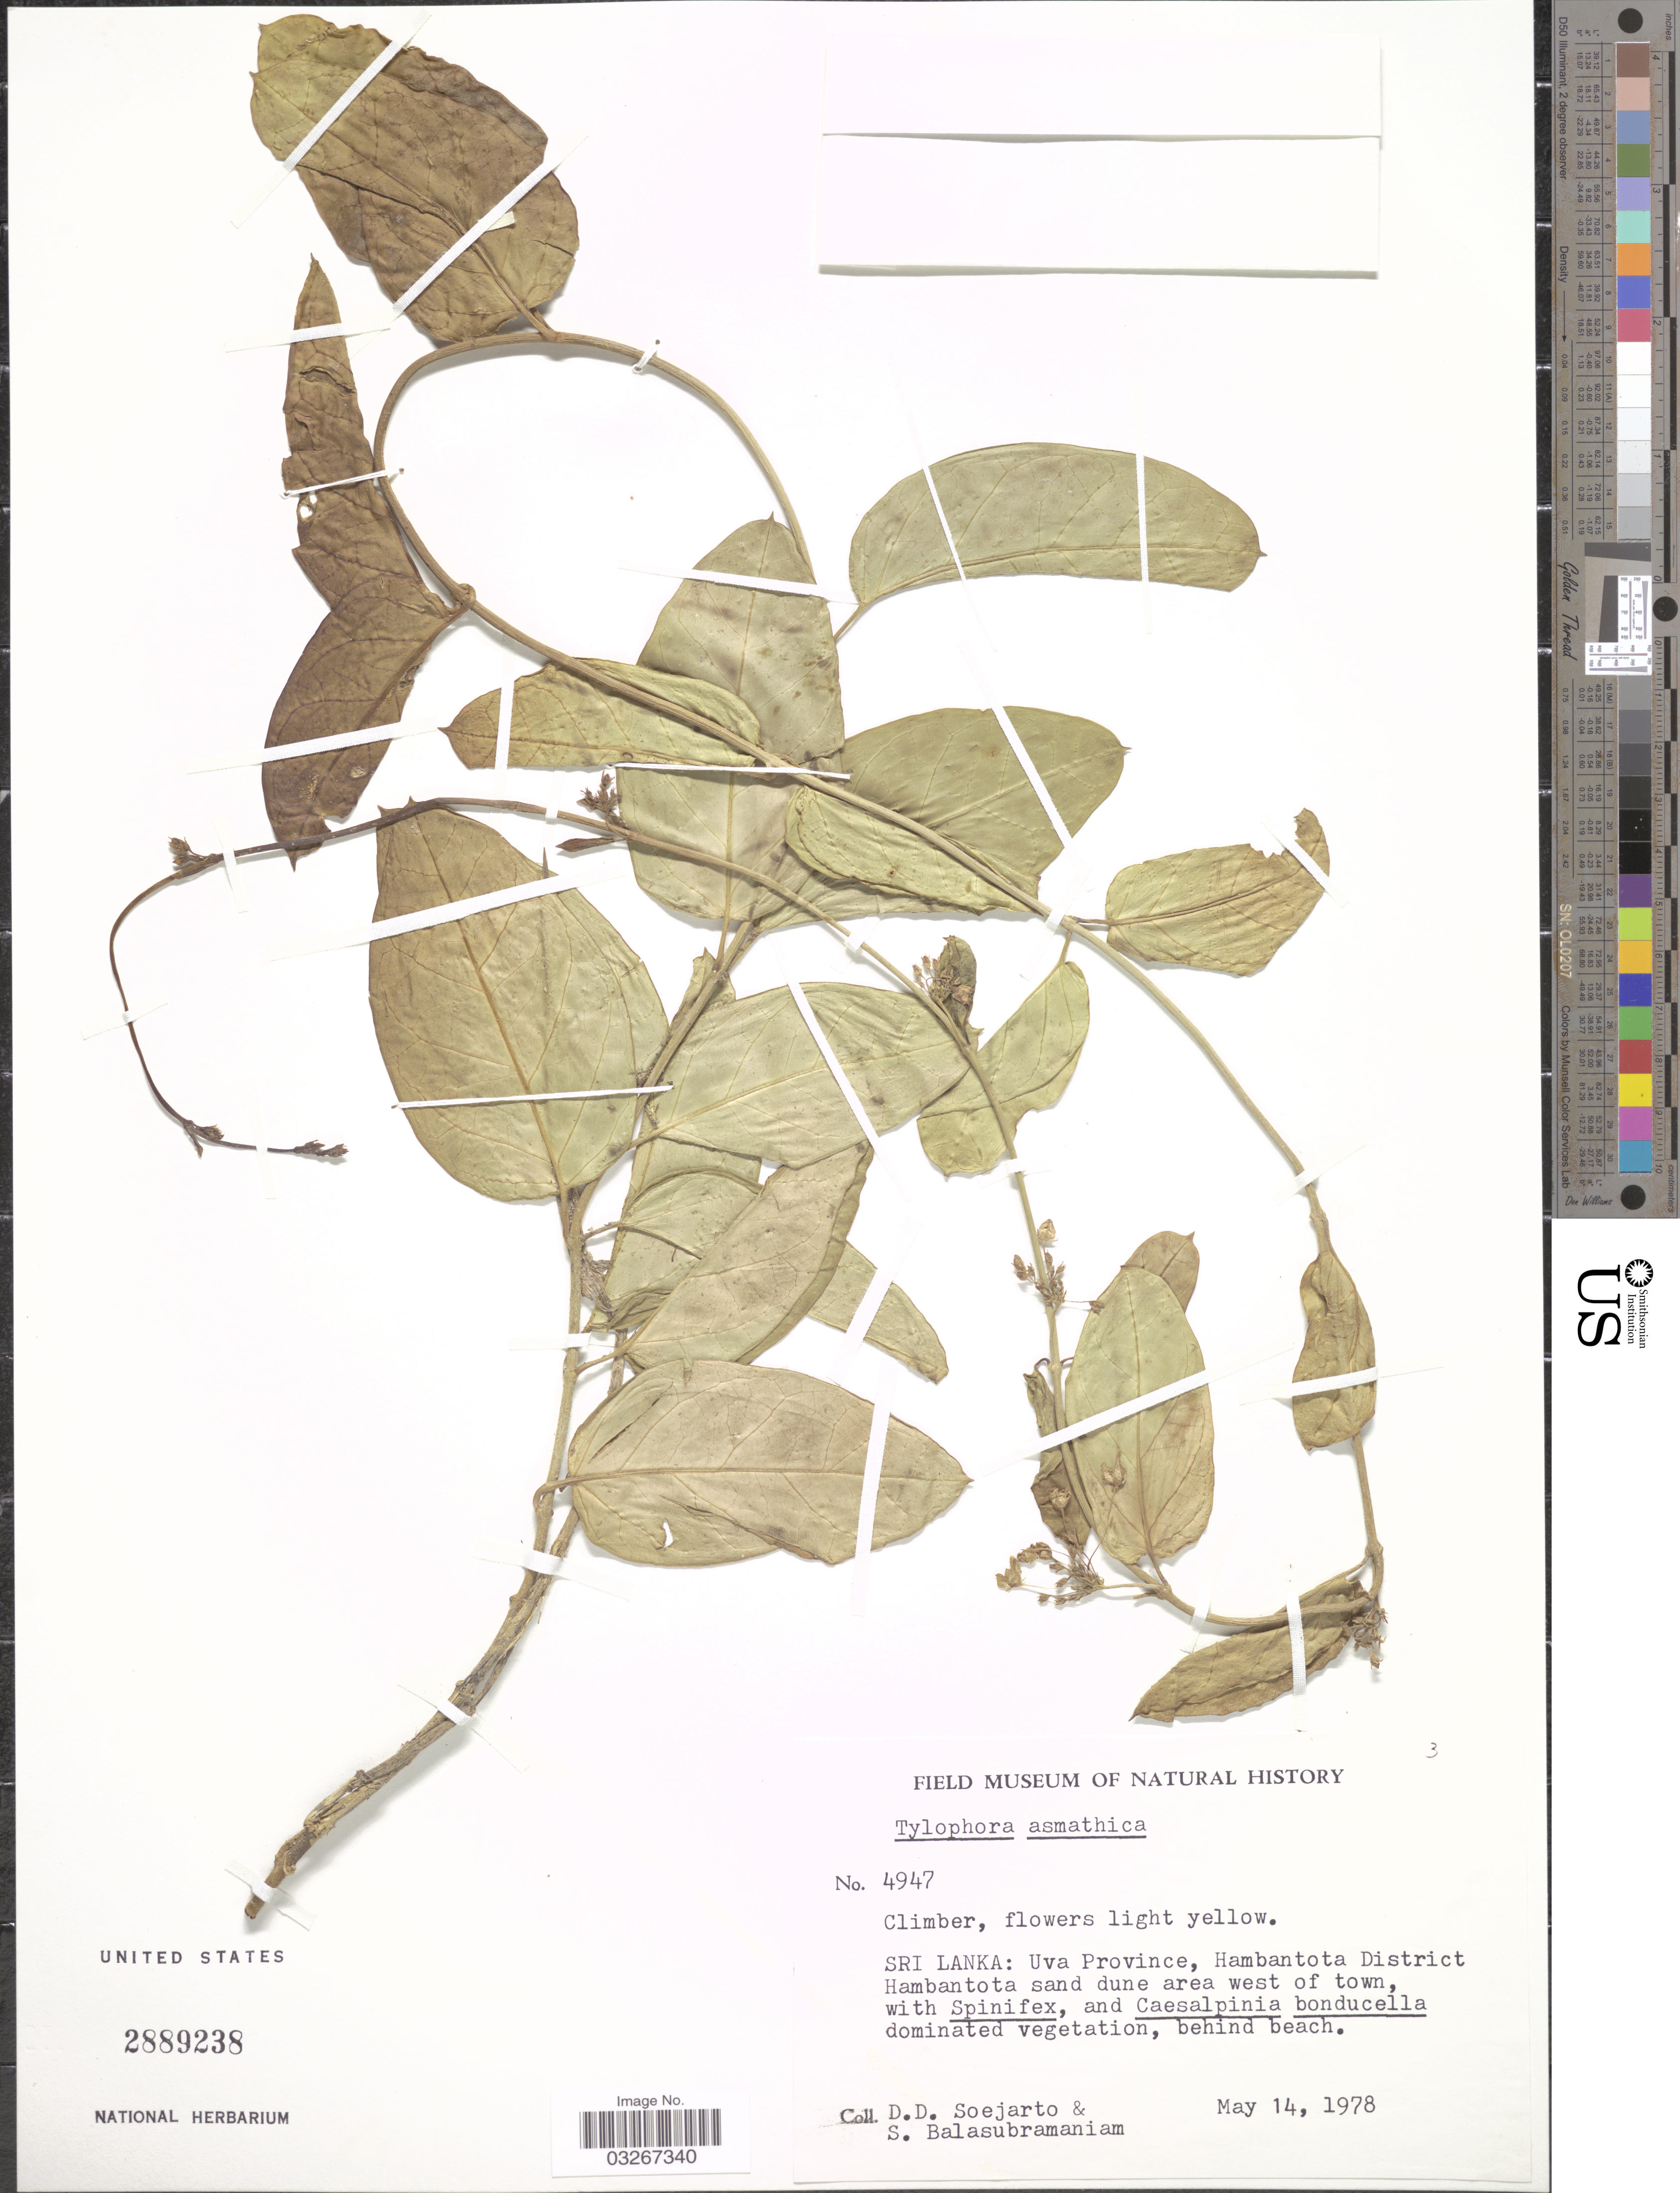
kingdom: Plantae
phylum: Tracheophyta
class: Magnoliopsida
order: Gentianales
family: Apocynaceae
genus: Tylophora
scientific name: Tylophora asthmatica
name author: (L. f.) Wight & Arn.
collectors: S. Balasubramaniam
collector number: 4947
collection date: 1978-05-14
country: Sri Lanka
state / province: Uva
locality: Hambantota District, Hambantota sand dune area west of town.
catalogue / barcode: US 2889238